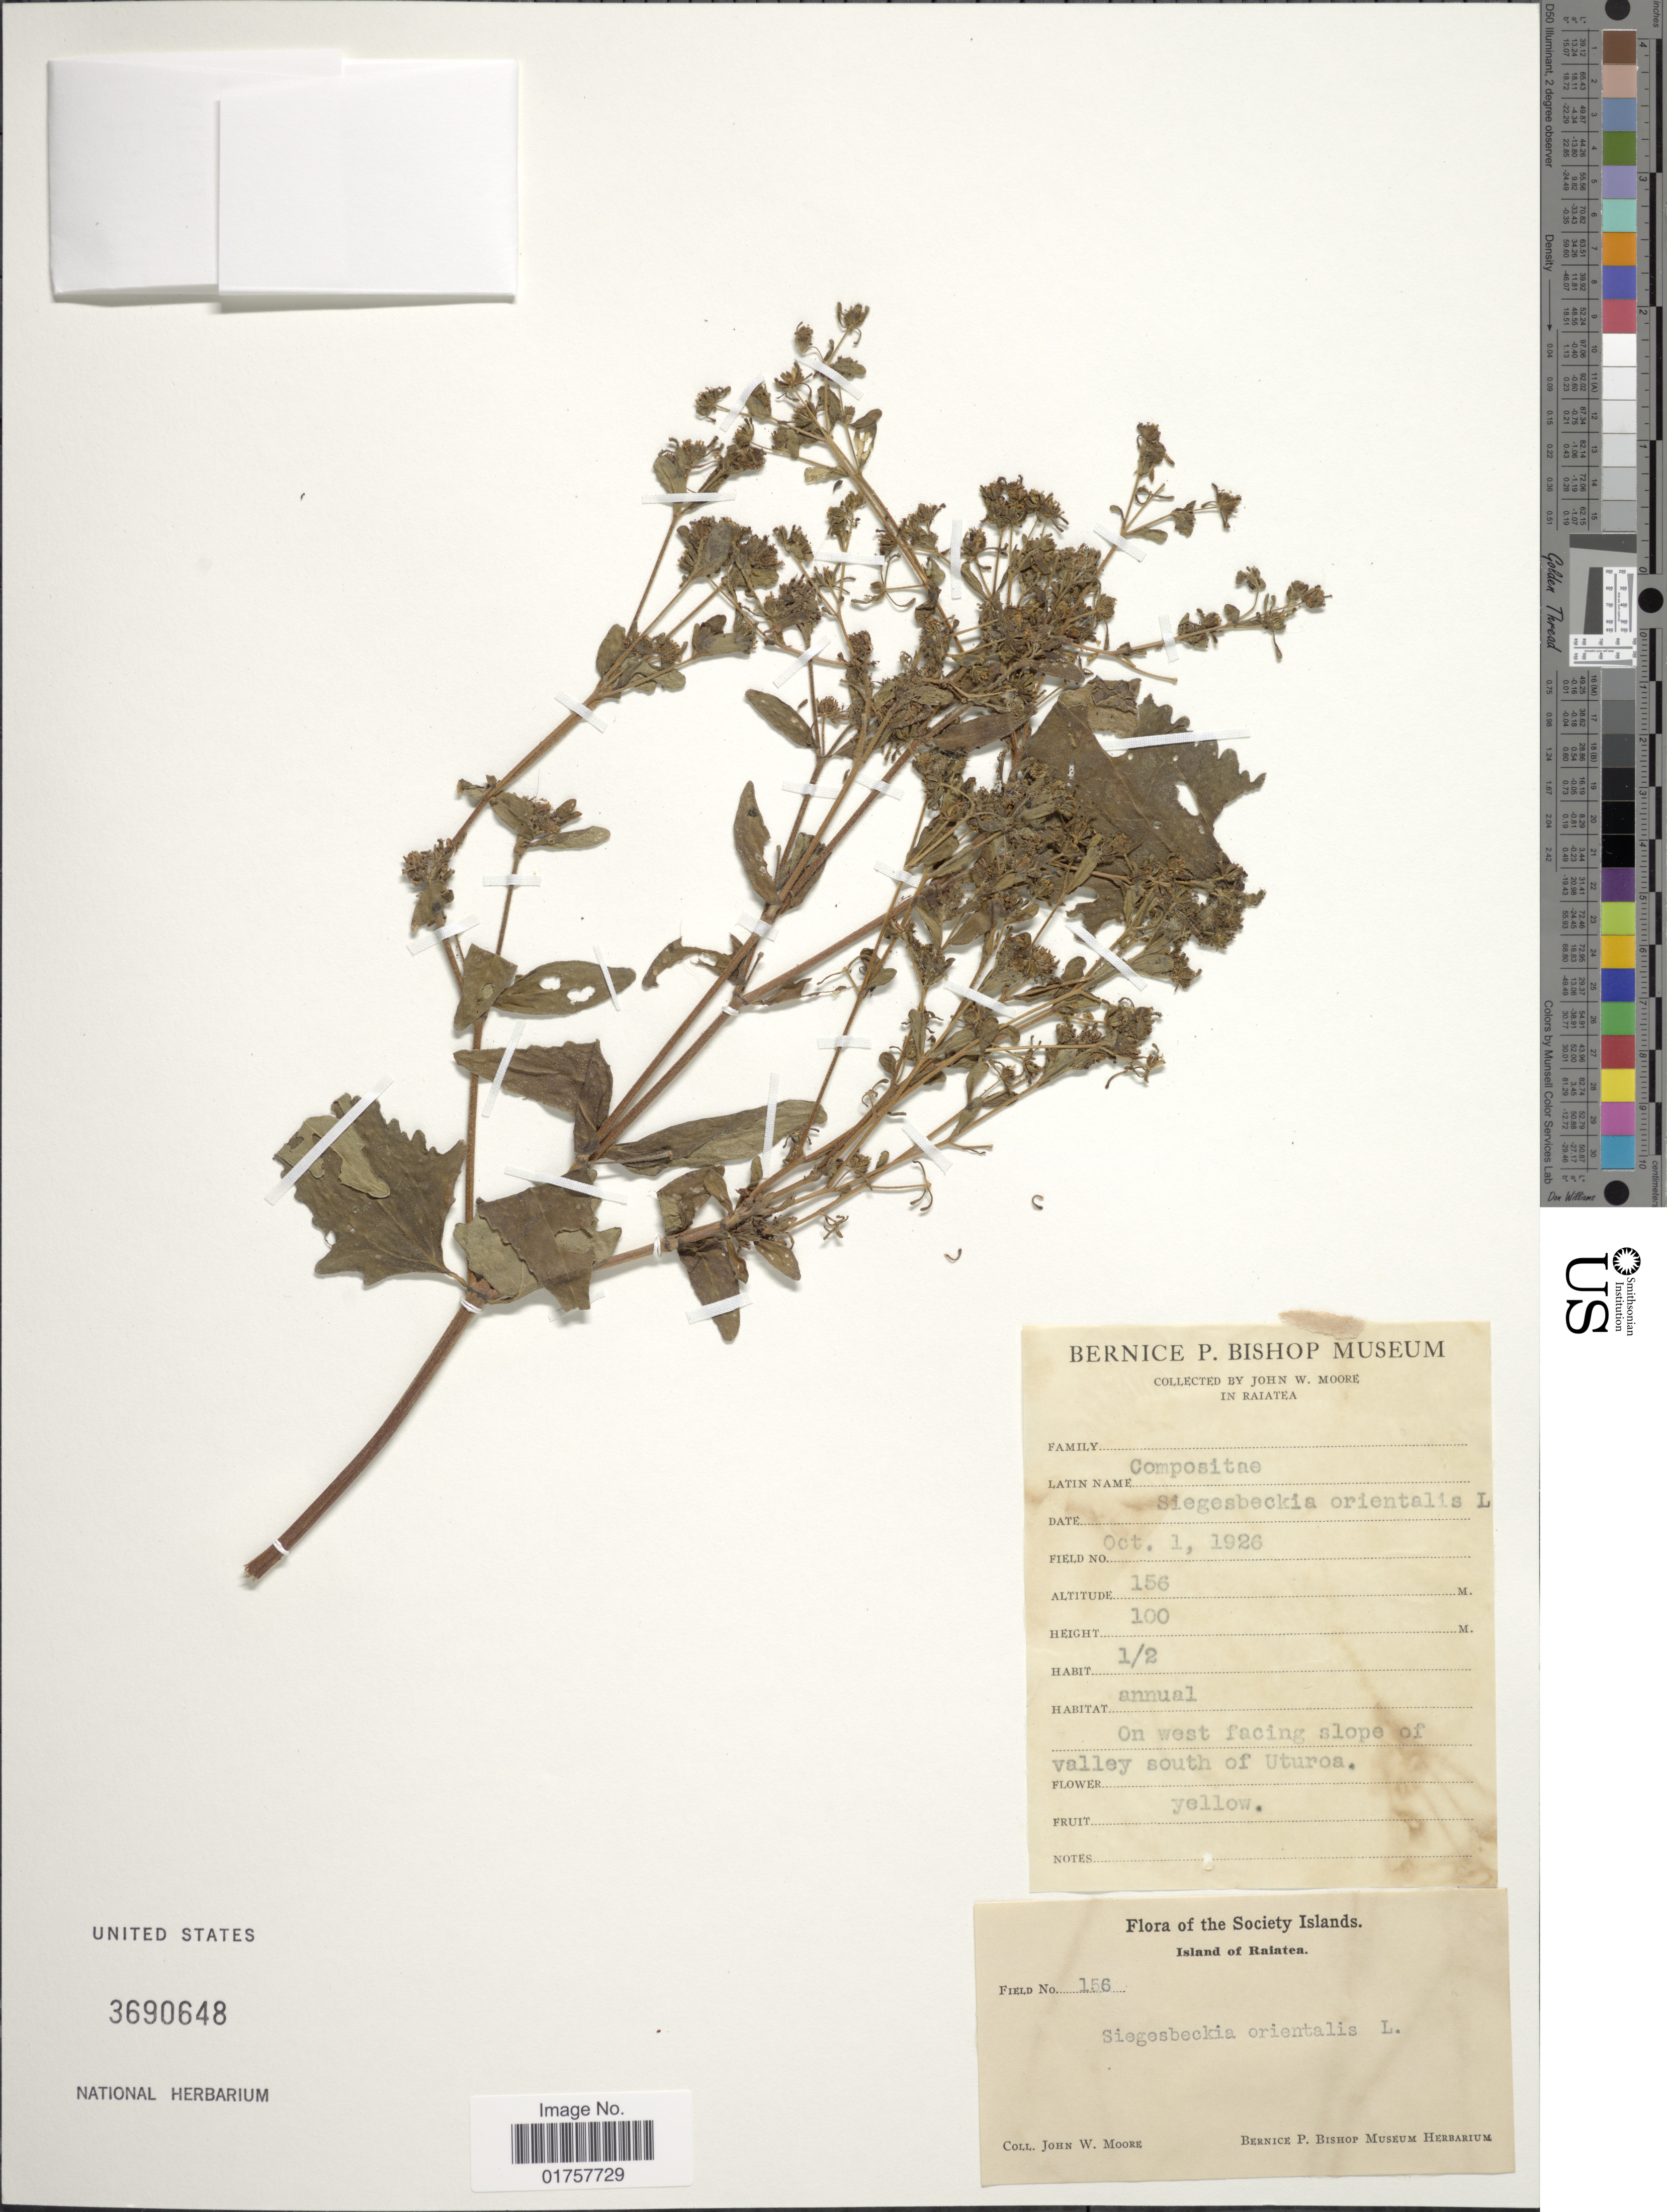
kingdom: Plantae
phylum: Tracheophyta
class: Magnoliopsida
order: Asterales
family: Asteraceae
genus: Sigesbeckia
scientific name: Sigesbeckia orientalis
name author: L.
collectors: J. Moore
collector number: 156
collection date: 1926-10-01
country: French Polynesia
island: Raiatea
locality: Society Islands. Island of Raiatea. south of Uturoa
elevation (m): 100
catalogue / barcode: US 3690648